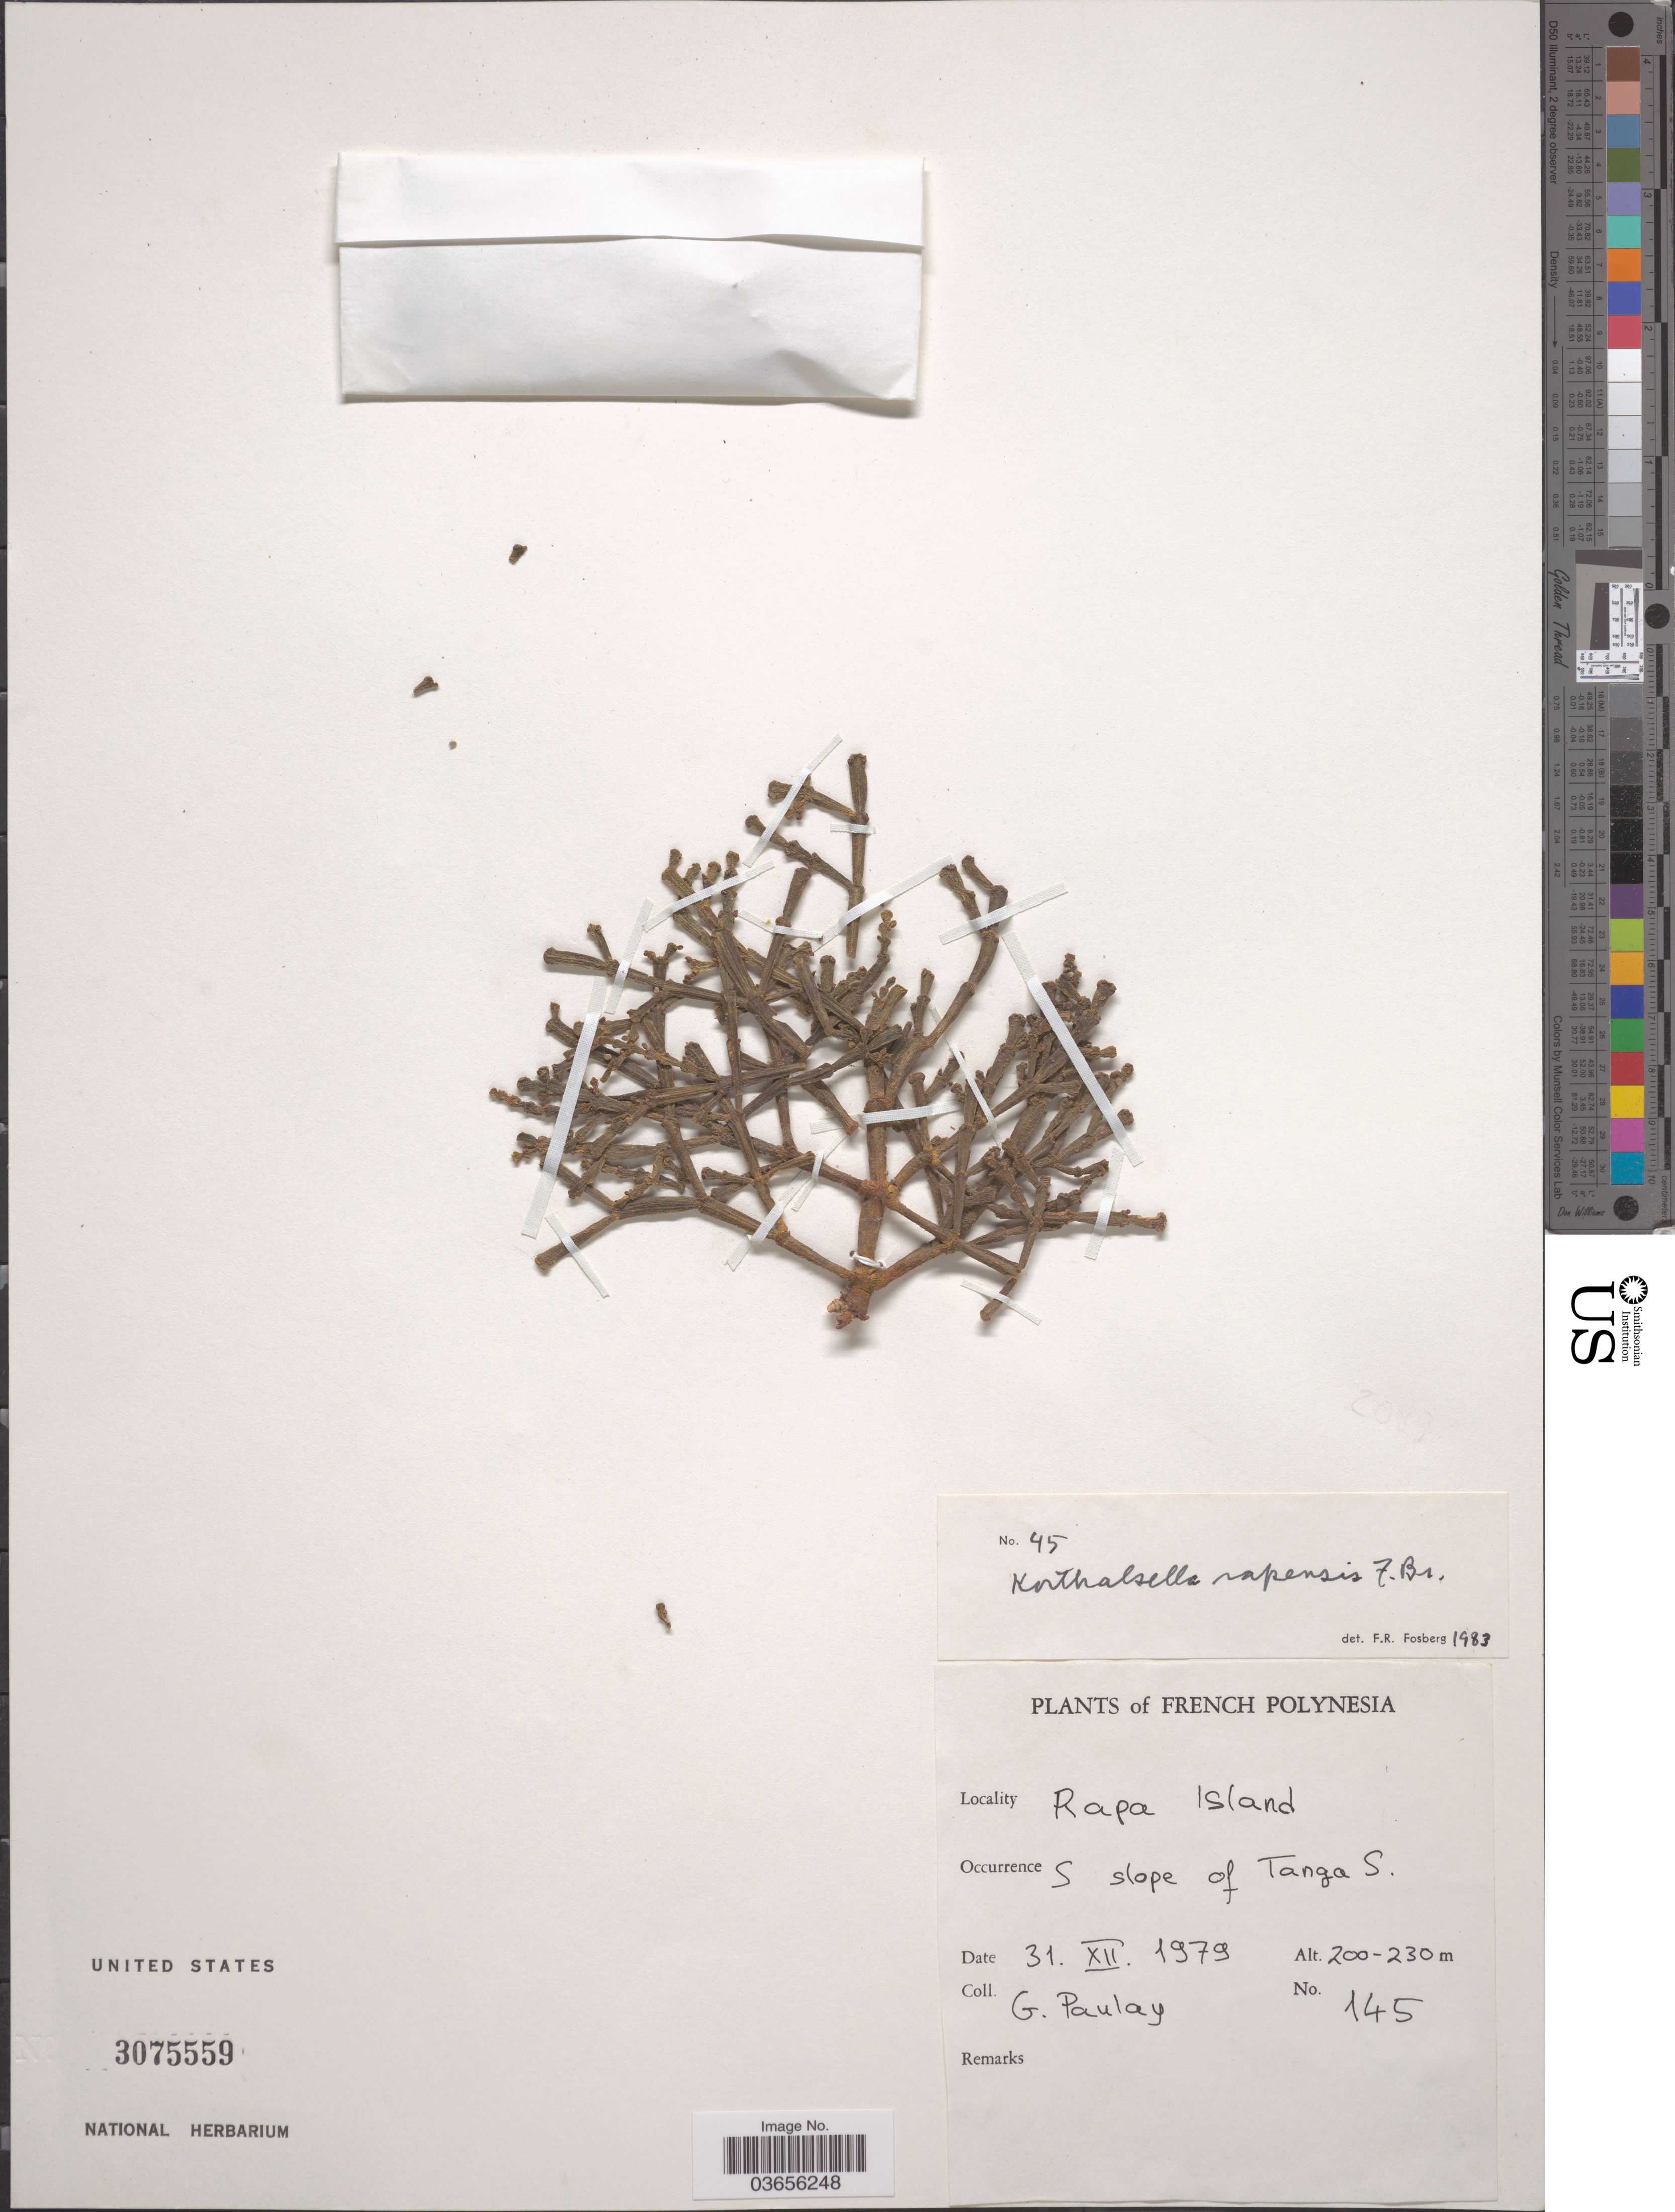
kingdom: Plantae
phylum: Tracheophyta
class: Magnoliopsida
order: Santalales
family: Viscaceae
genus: Korthalsella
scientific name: Korthalsella rapensis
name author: F. Br.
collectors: G. Paulay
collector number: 145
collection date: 1979-12-31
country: French Polynesia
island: Rapa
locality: Rapa Island. S slope of Tanga S.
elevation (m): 200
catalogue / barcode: US 3075559